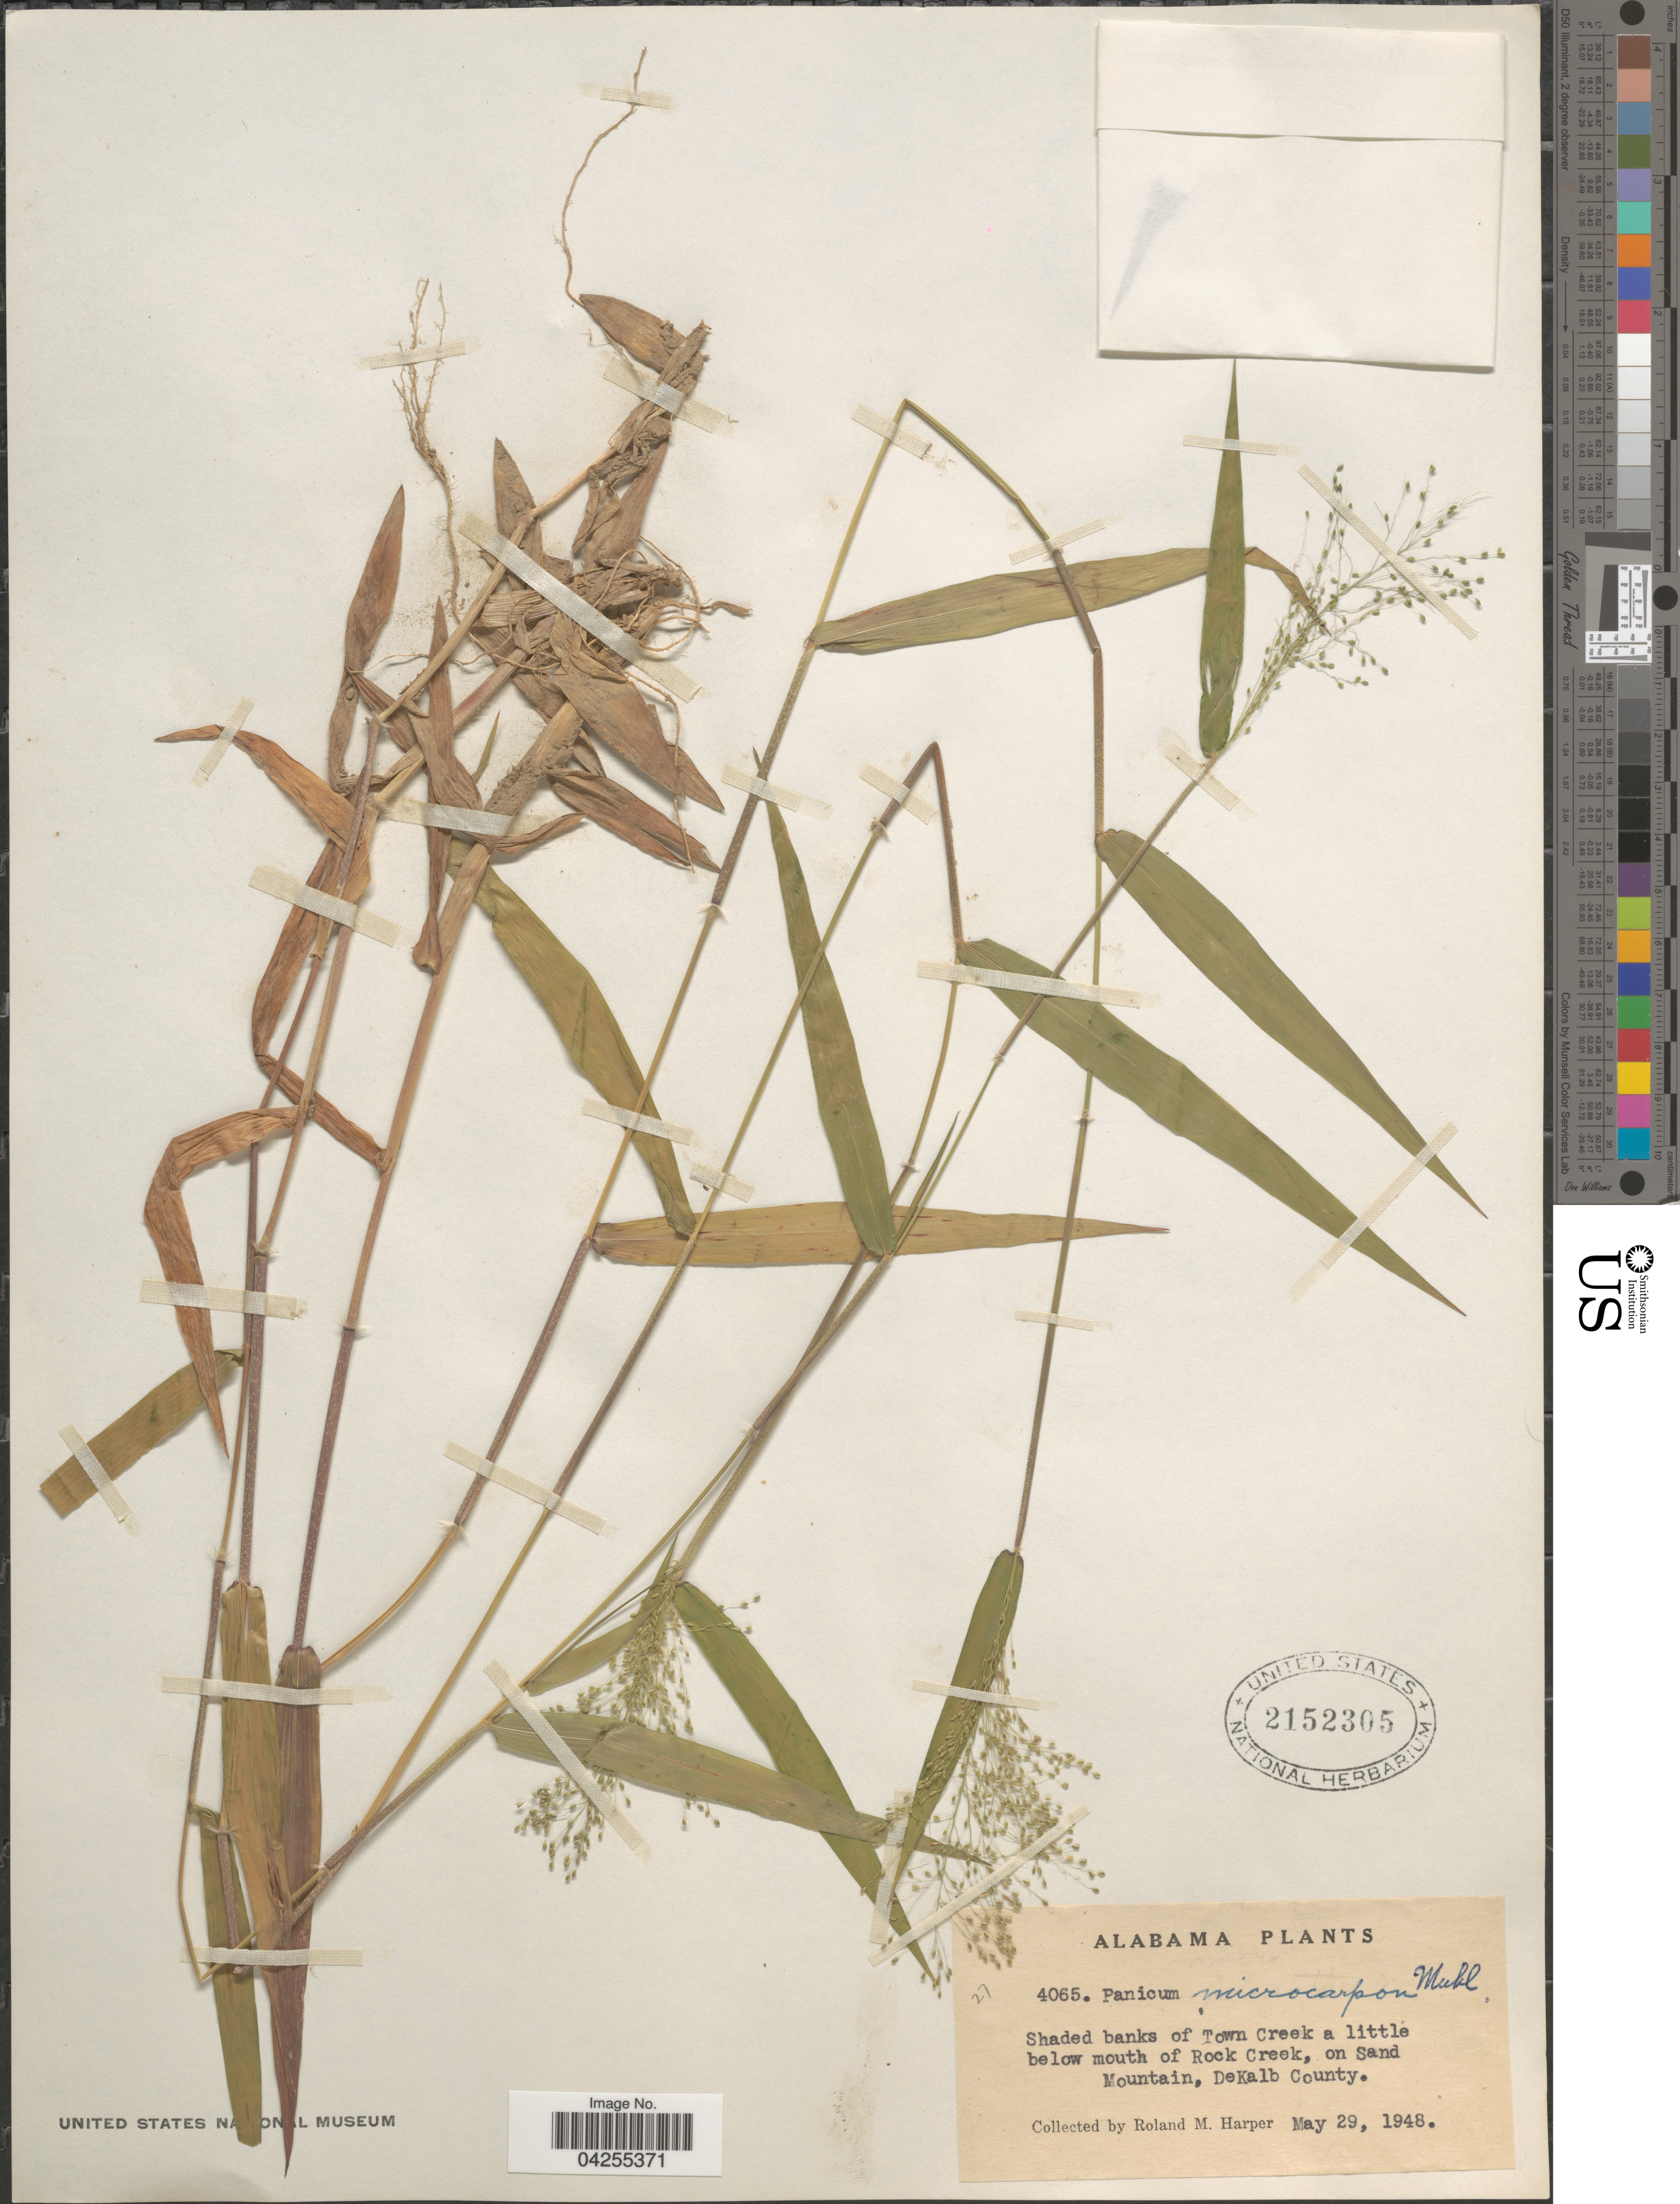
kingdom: Plantae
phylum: Tracheophyta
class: Liliopsida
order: Poales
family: Poaceae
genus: Dichanthelium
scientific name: Dichanthelium dichotomum var. dichotomum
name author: (L.) Gould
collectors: R. M. Harper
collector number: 4065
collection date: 1948-05-29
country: United States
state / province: Alabama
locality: Shaded banks of Town Creek a little below mouth of Rock Creek, on sand Mountain, DeKalb County.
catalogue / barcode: US 2152305